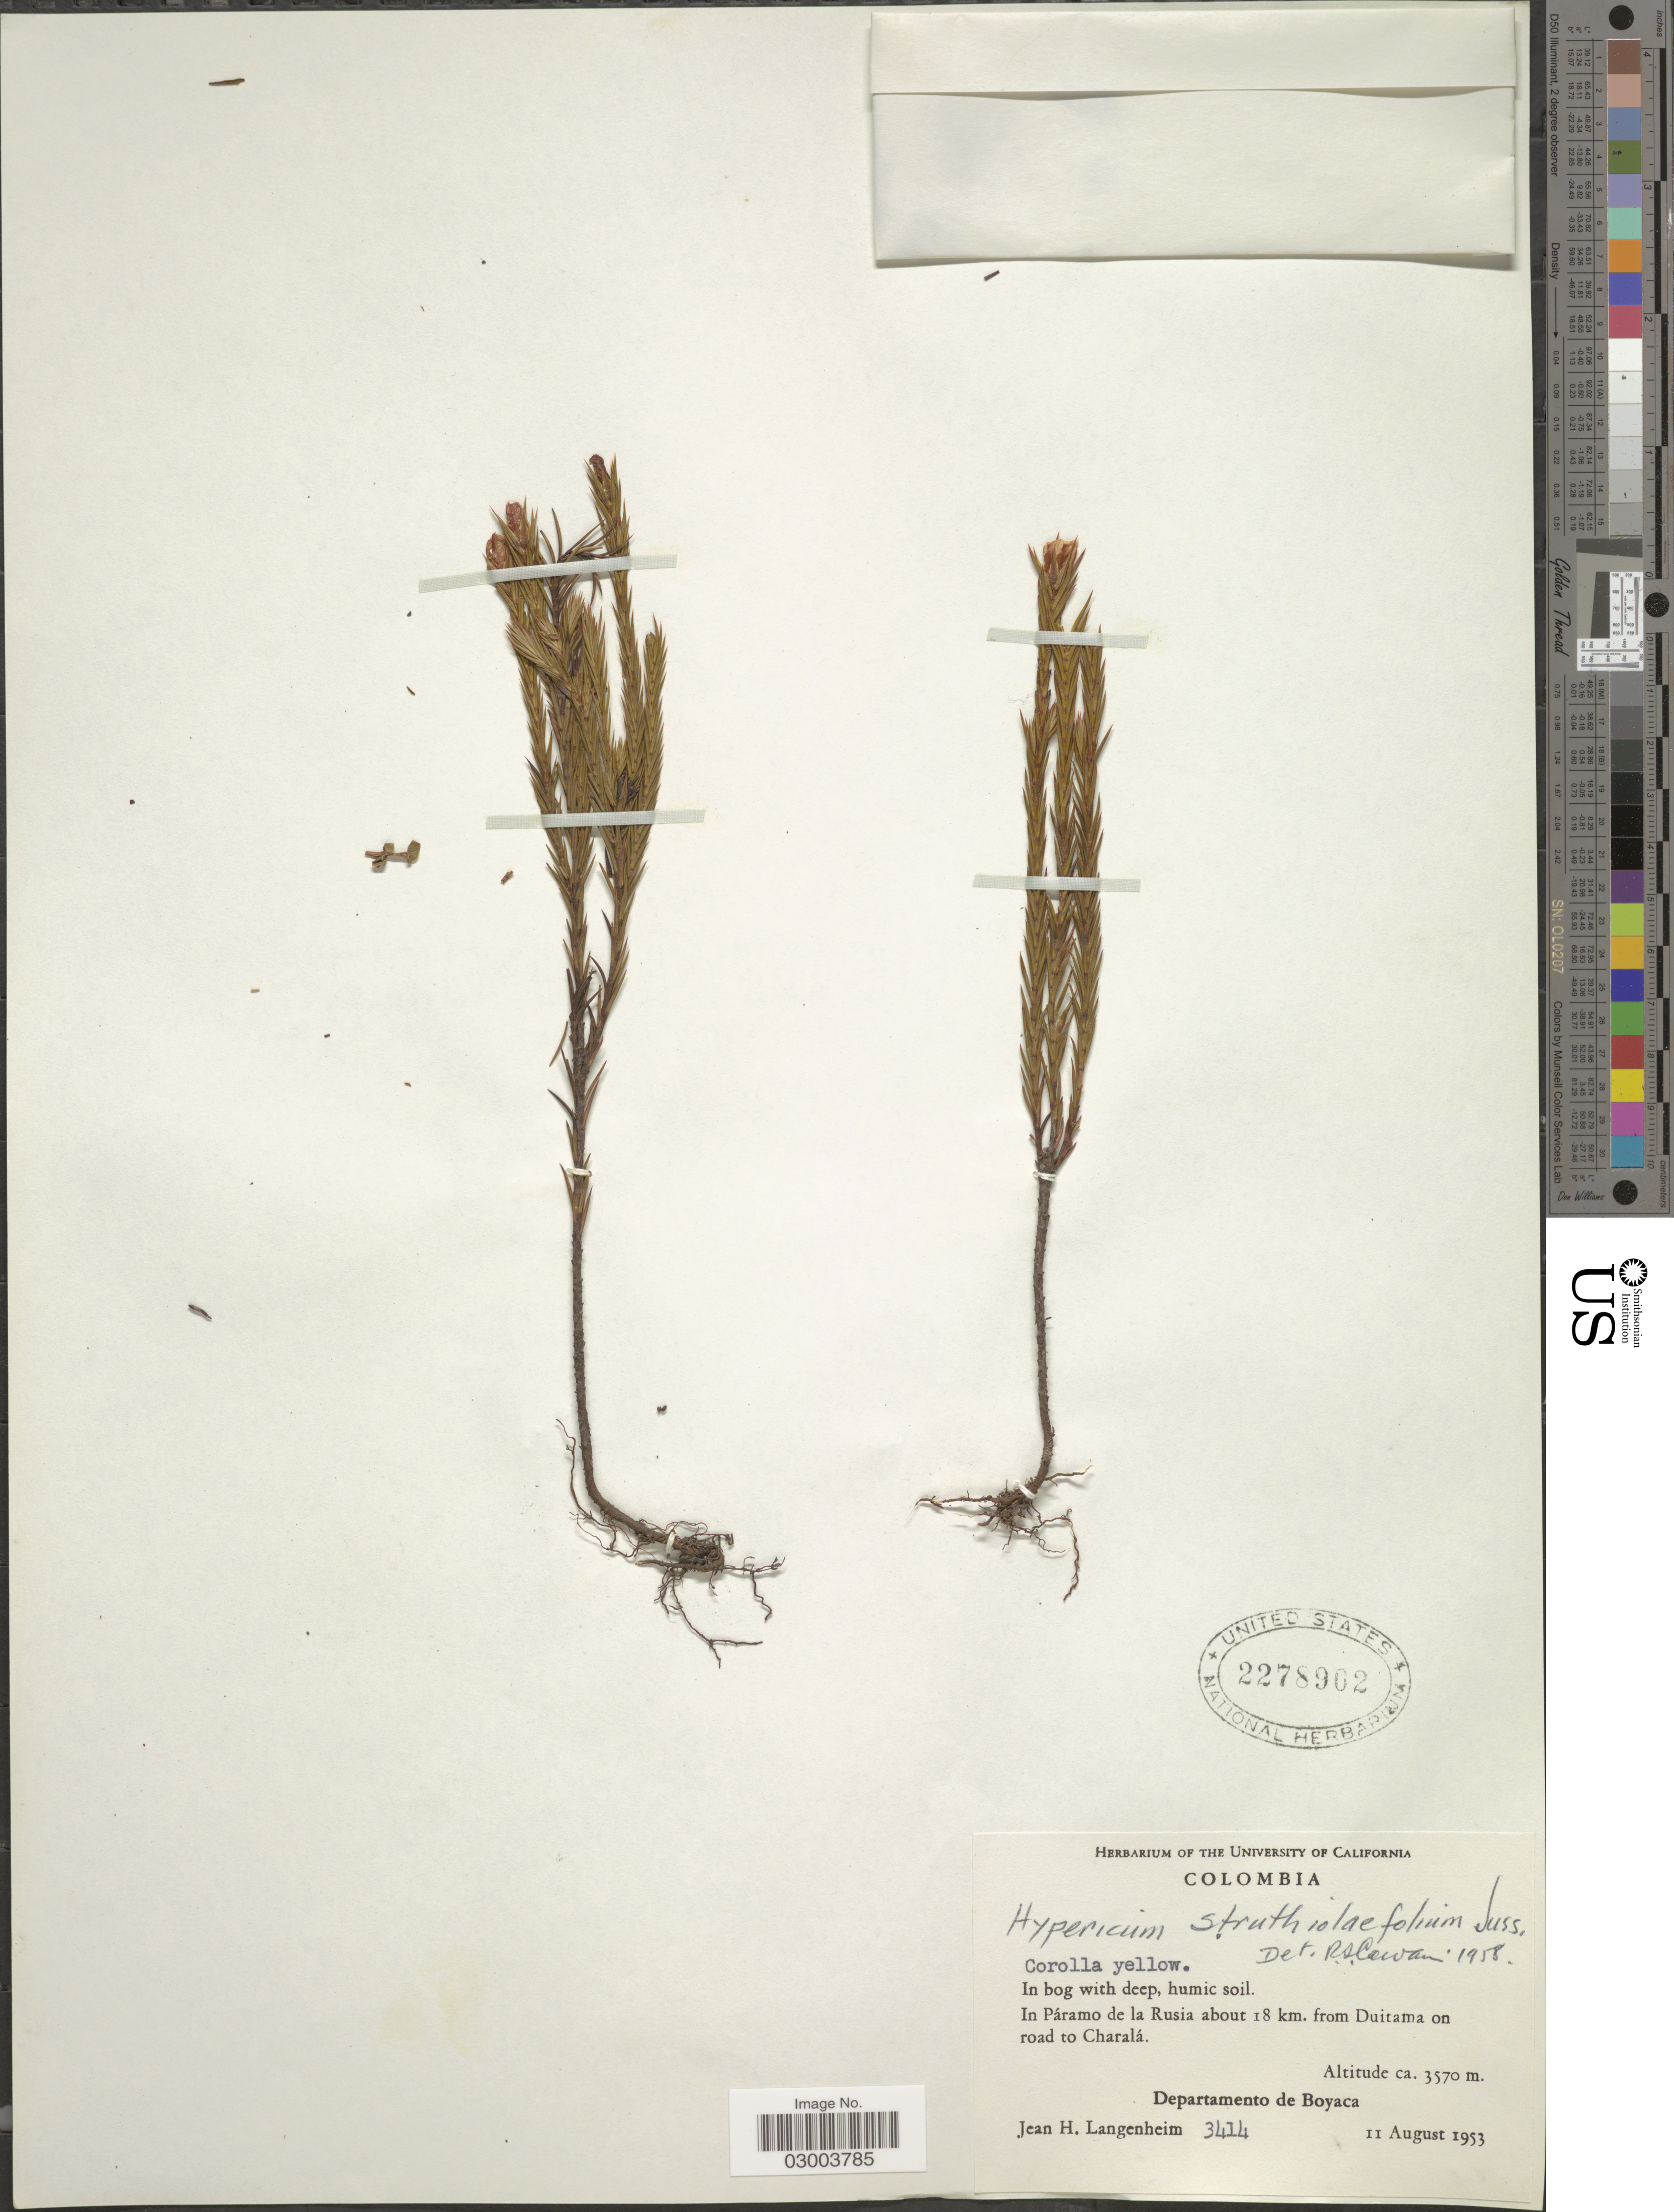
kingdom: Plantae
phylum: Tracheophyta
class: Magnoliopsida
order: Malpighiales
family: Hypericaceae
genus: Hypericum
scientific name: Hypericum strictum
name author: Kunth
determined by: Strong, M. T., (US), Smithsonian Institution - National Museum of Natural History (UNITED STATES)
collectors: J. H. Langenheim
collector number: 3414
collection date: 1953-08-11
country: Colombia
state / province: Boyacá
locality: In Páramo de la Rusia about 18 km. from Duitama on road to Charalá, Departamento de Boyaca.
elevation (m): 3570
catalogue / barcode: US 2278902